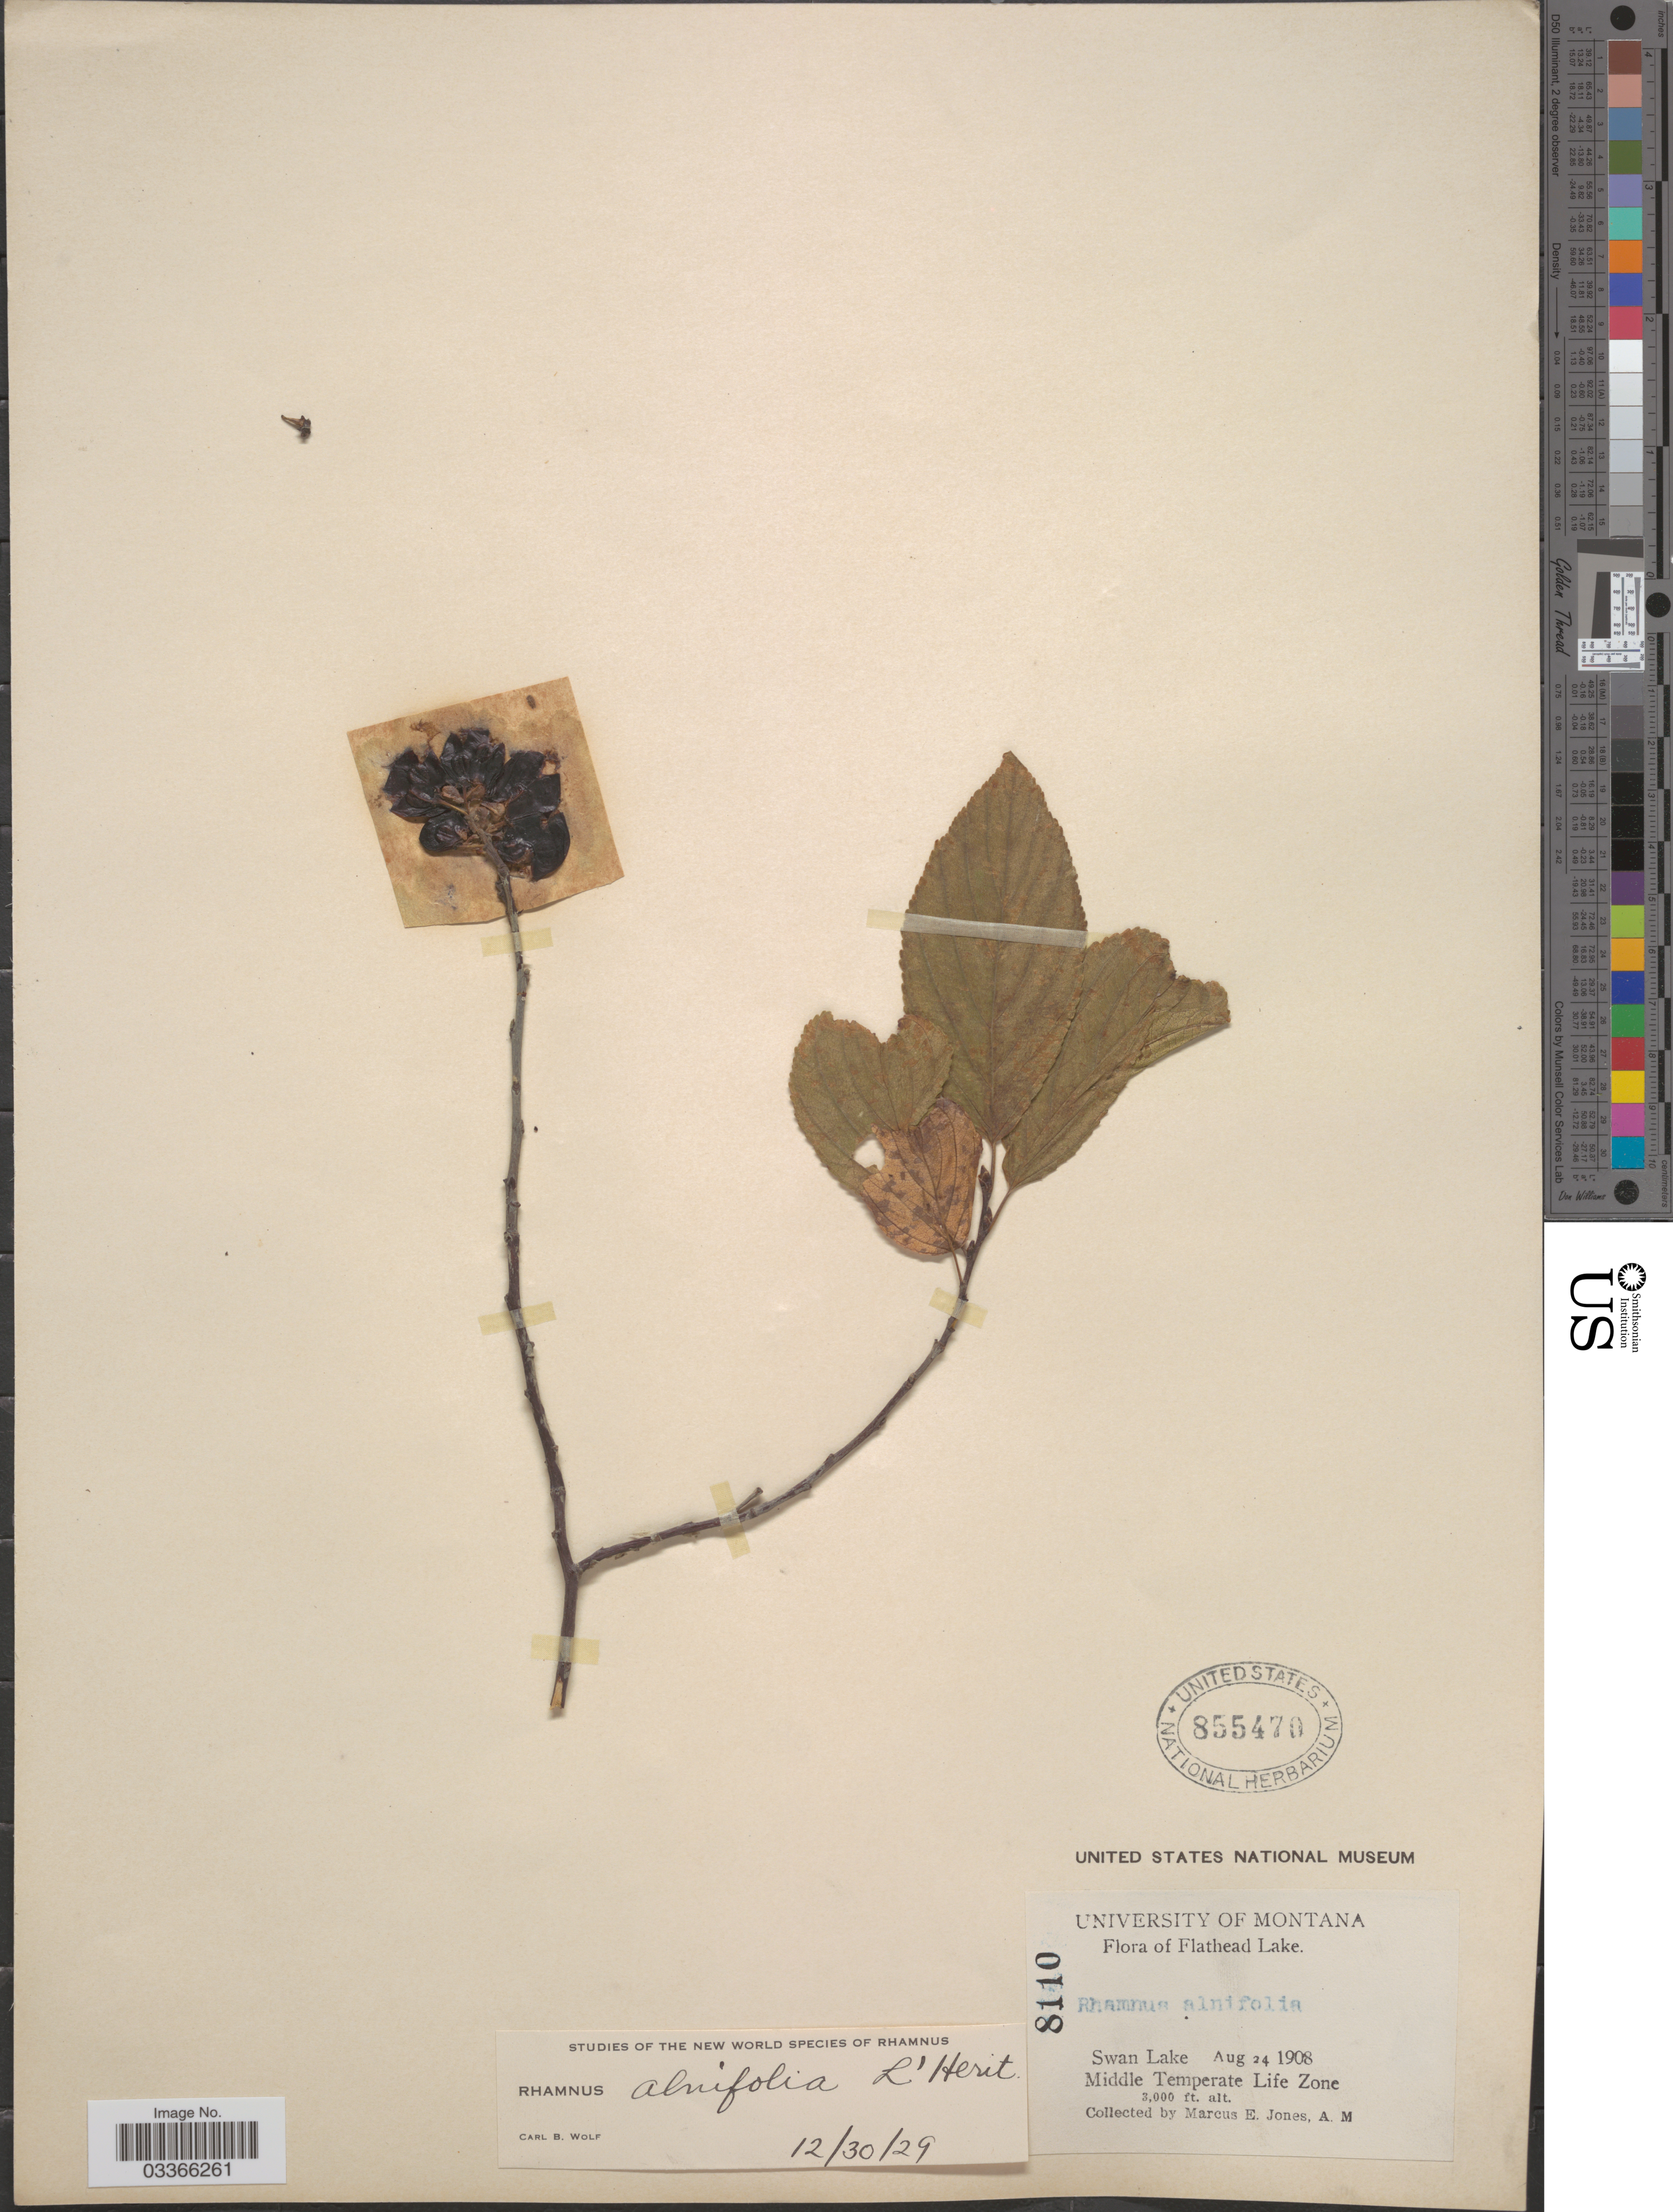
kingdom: Plantae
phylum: Tracheophyta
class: Magnoliopsida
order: Rosales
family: Rhamnaceae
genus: Rhamnus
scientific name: Rhamnus alnifolia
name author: L'Hér.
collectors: M. E. Jones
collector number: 8110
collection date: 1908-08-24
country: United States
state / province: Montana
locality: Flathead Lake, Swan Lake, Middle Temperate Life Zone.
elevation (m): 914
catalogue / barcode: US 855470